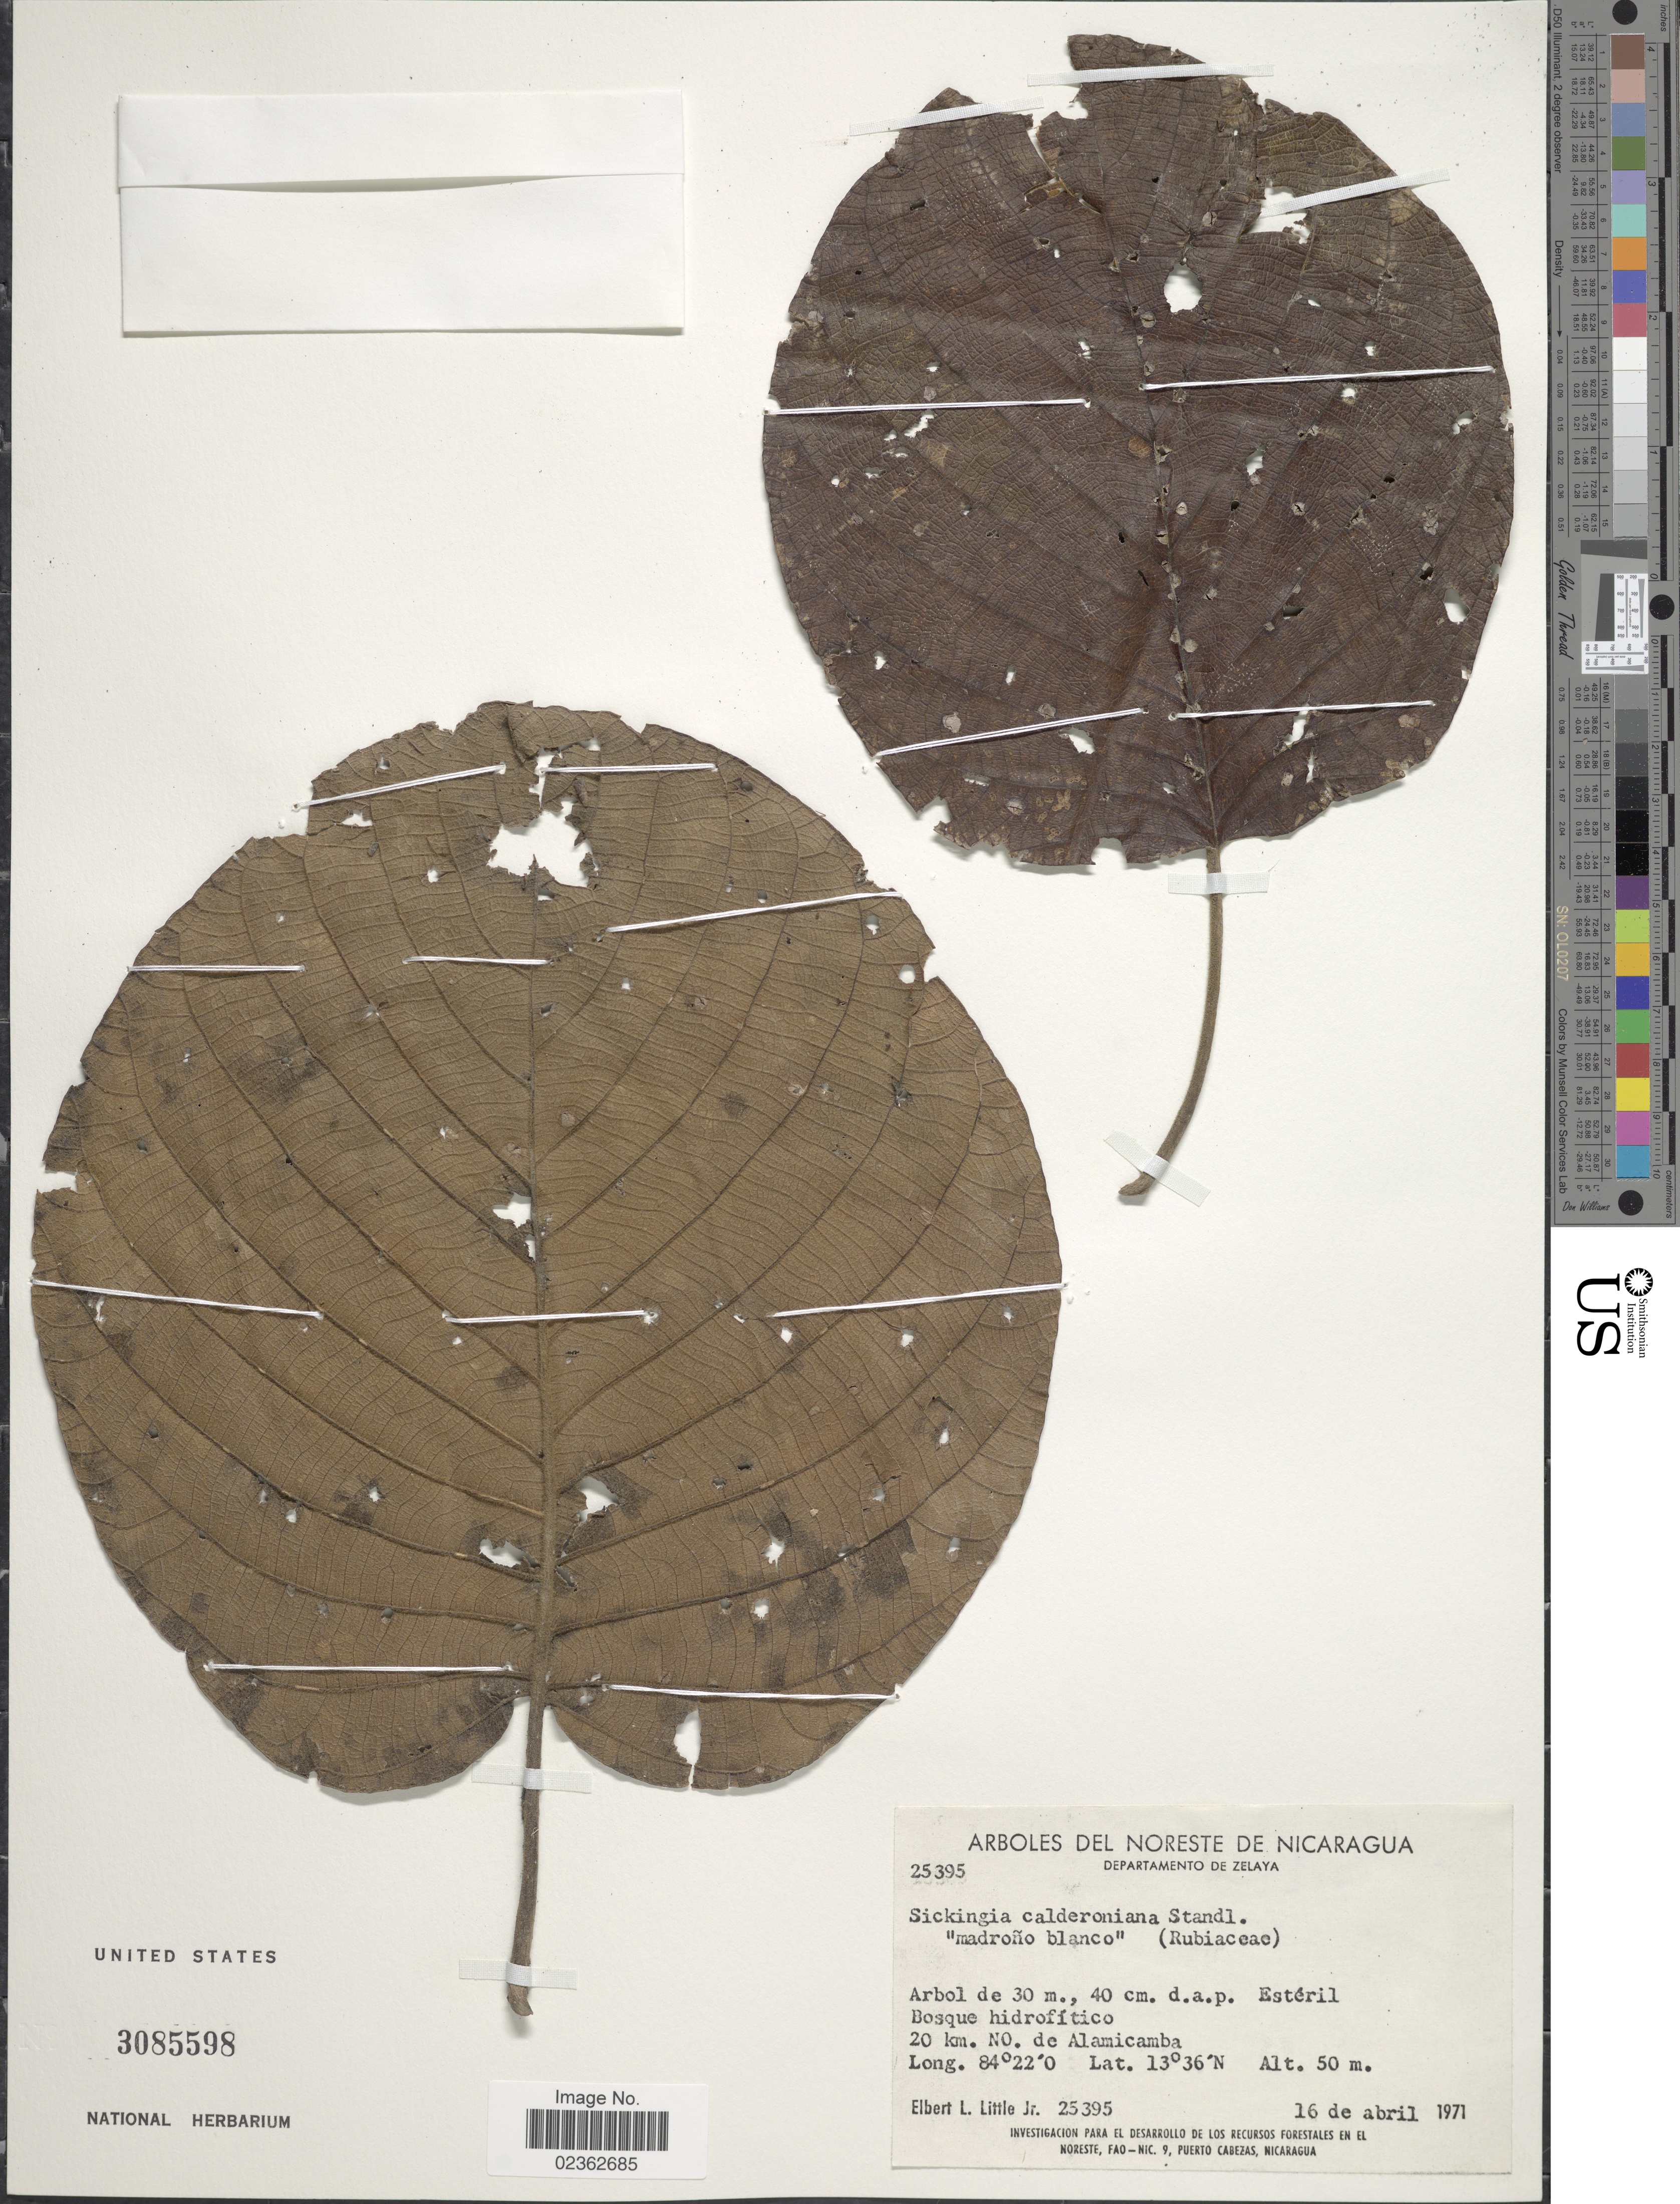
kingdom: Plantae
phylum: Tracheophyta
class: Magnoliopsida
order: Gentianales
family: Rubiaceae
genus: Simira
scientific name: Simira calderoniana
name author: (Standl.) Steyerm.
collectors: E. L. Little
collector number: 25395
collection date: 1971-04-16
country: Nicaragua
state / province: Atlantico Norte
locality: Departamento de Zelaya, Esteril Bosque hidrofitico, 20 km. NO. de Alamicamba.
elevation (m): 50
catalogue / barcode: US 3085598